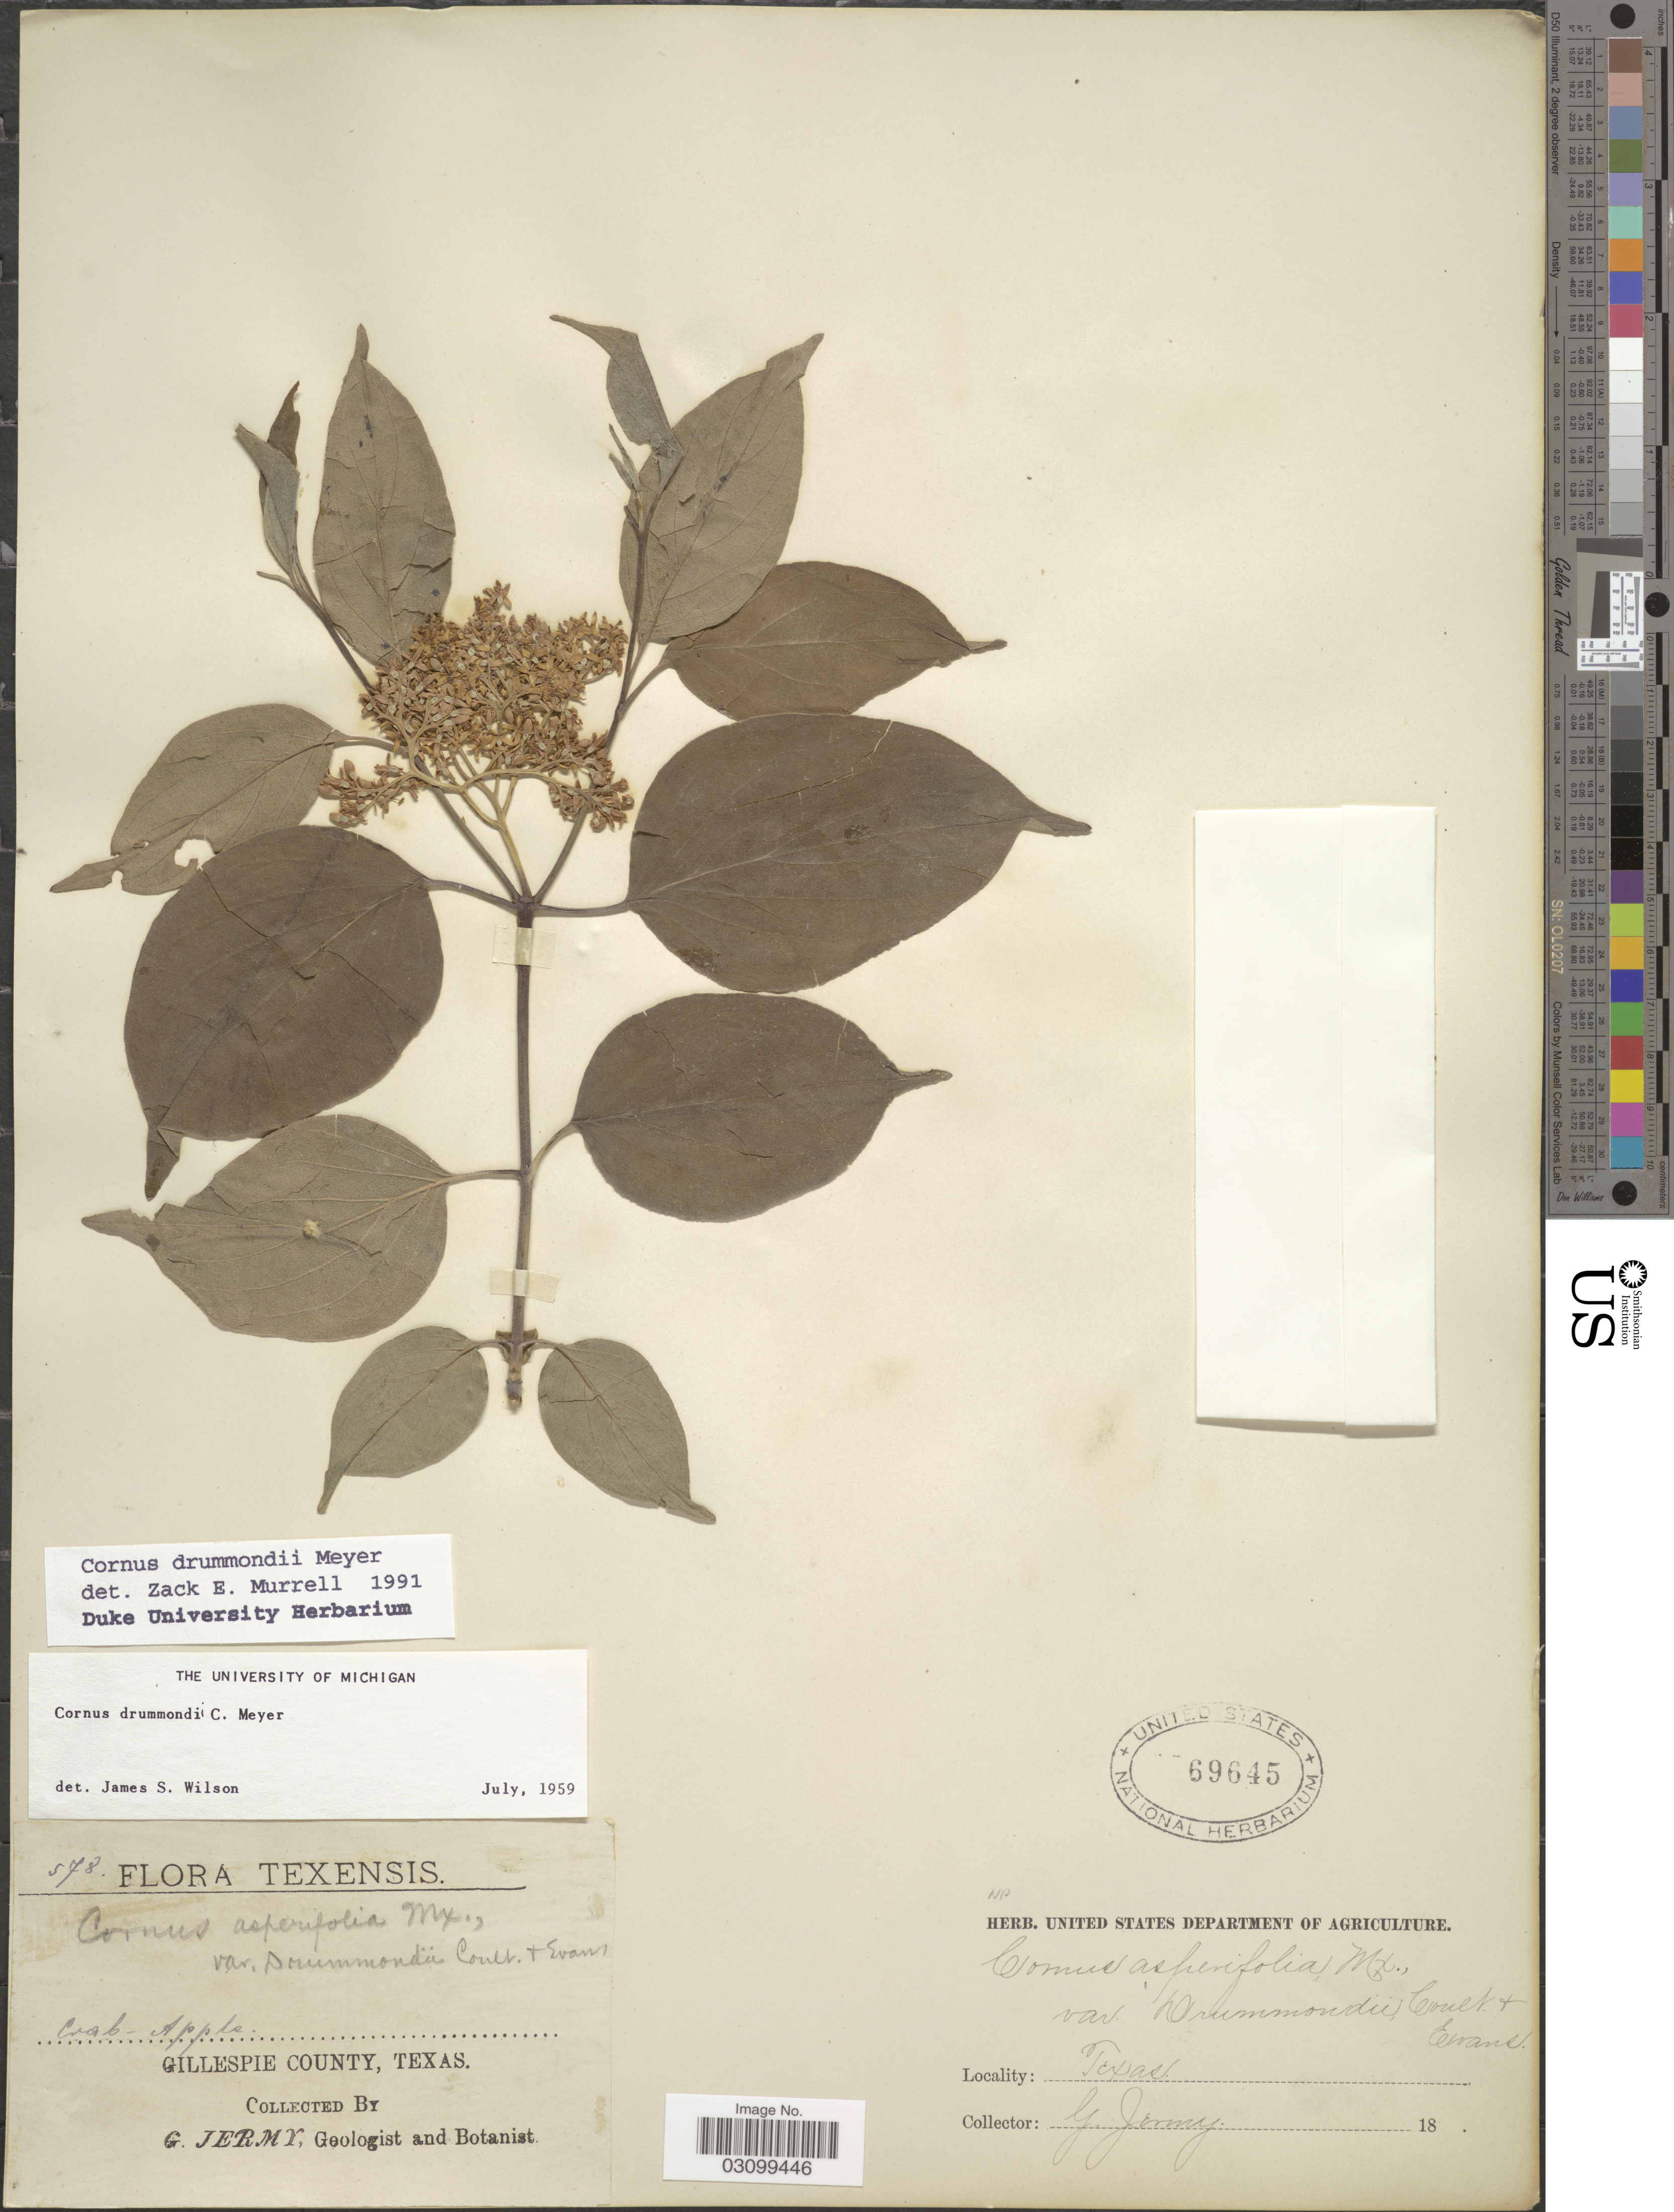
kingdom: Plantae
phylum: Tracheophyta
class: Magnoliopsida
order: Cornales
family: Cornaceae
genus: Cornus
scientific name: Cornus drummondii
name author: C.A. Mey.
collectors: G. Jermy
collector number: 578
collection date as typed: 18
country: United States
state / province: Texas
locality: Gillespie County.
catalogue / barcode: US 69645